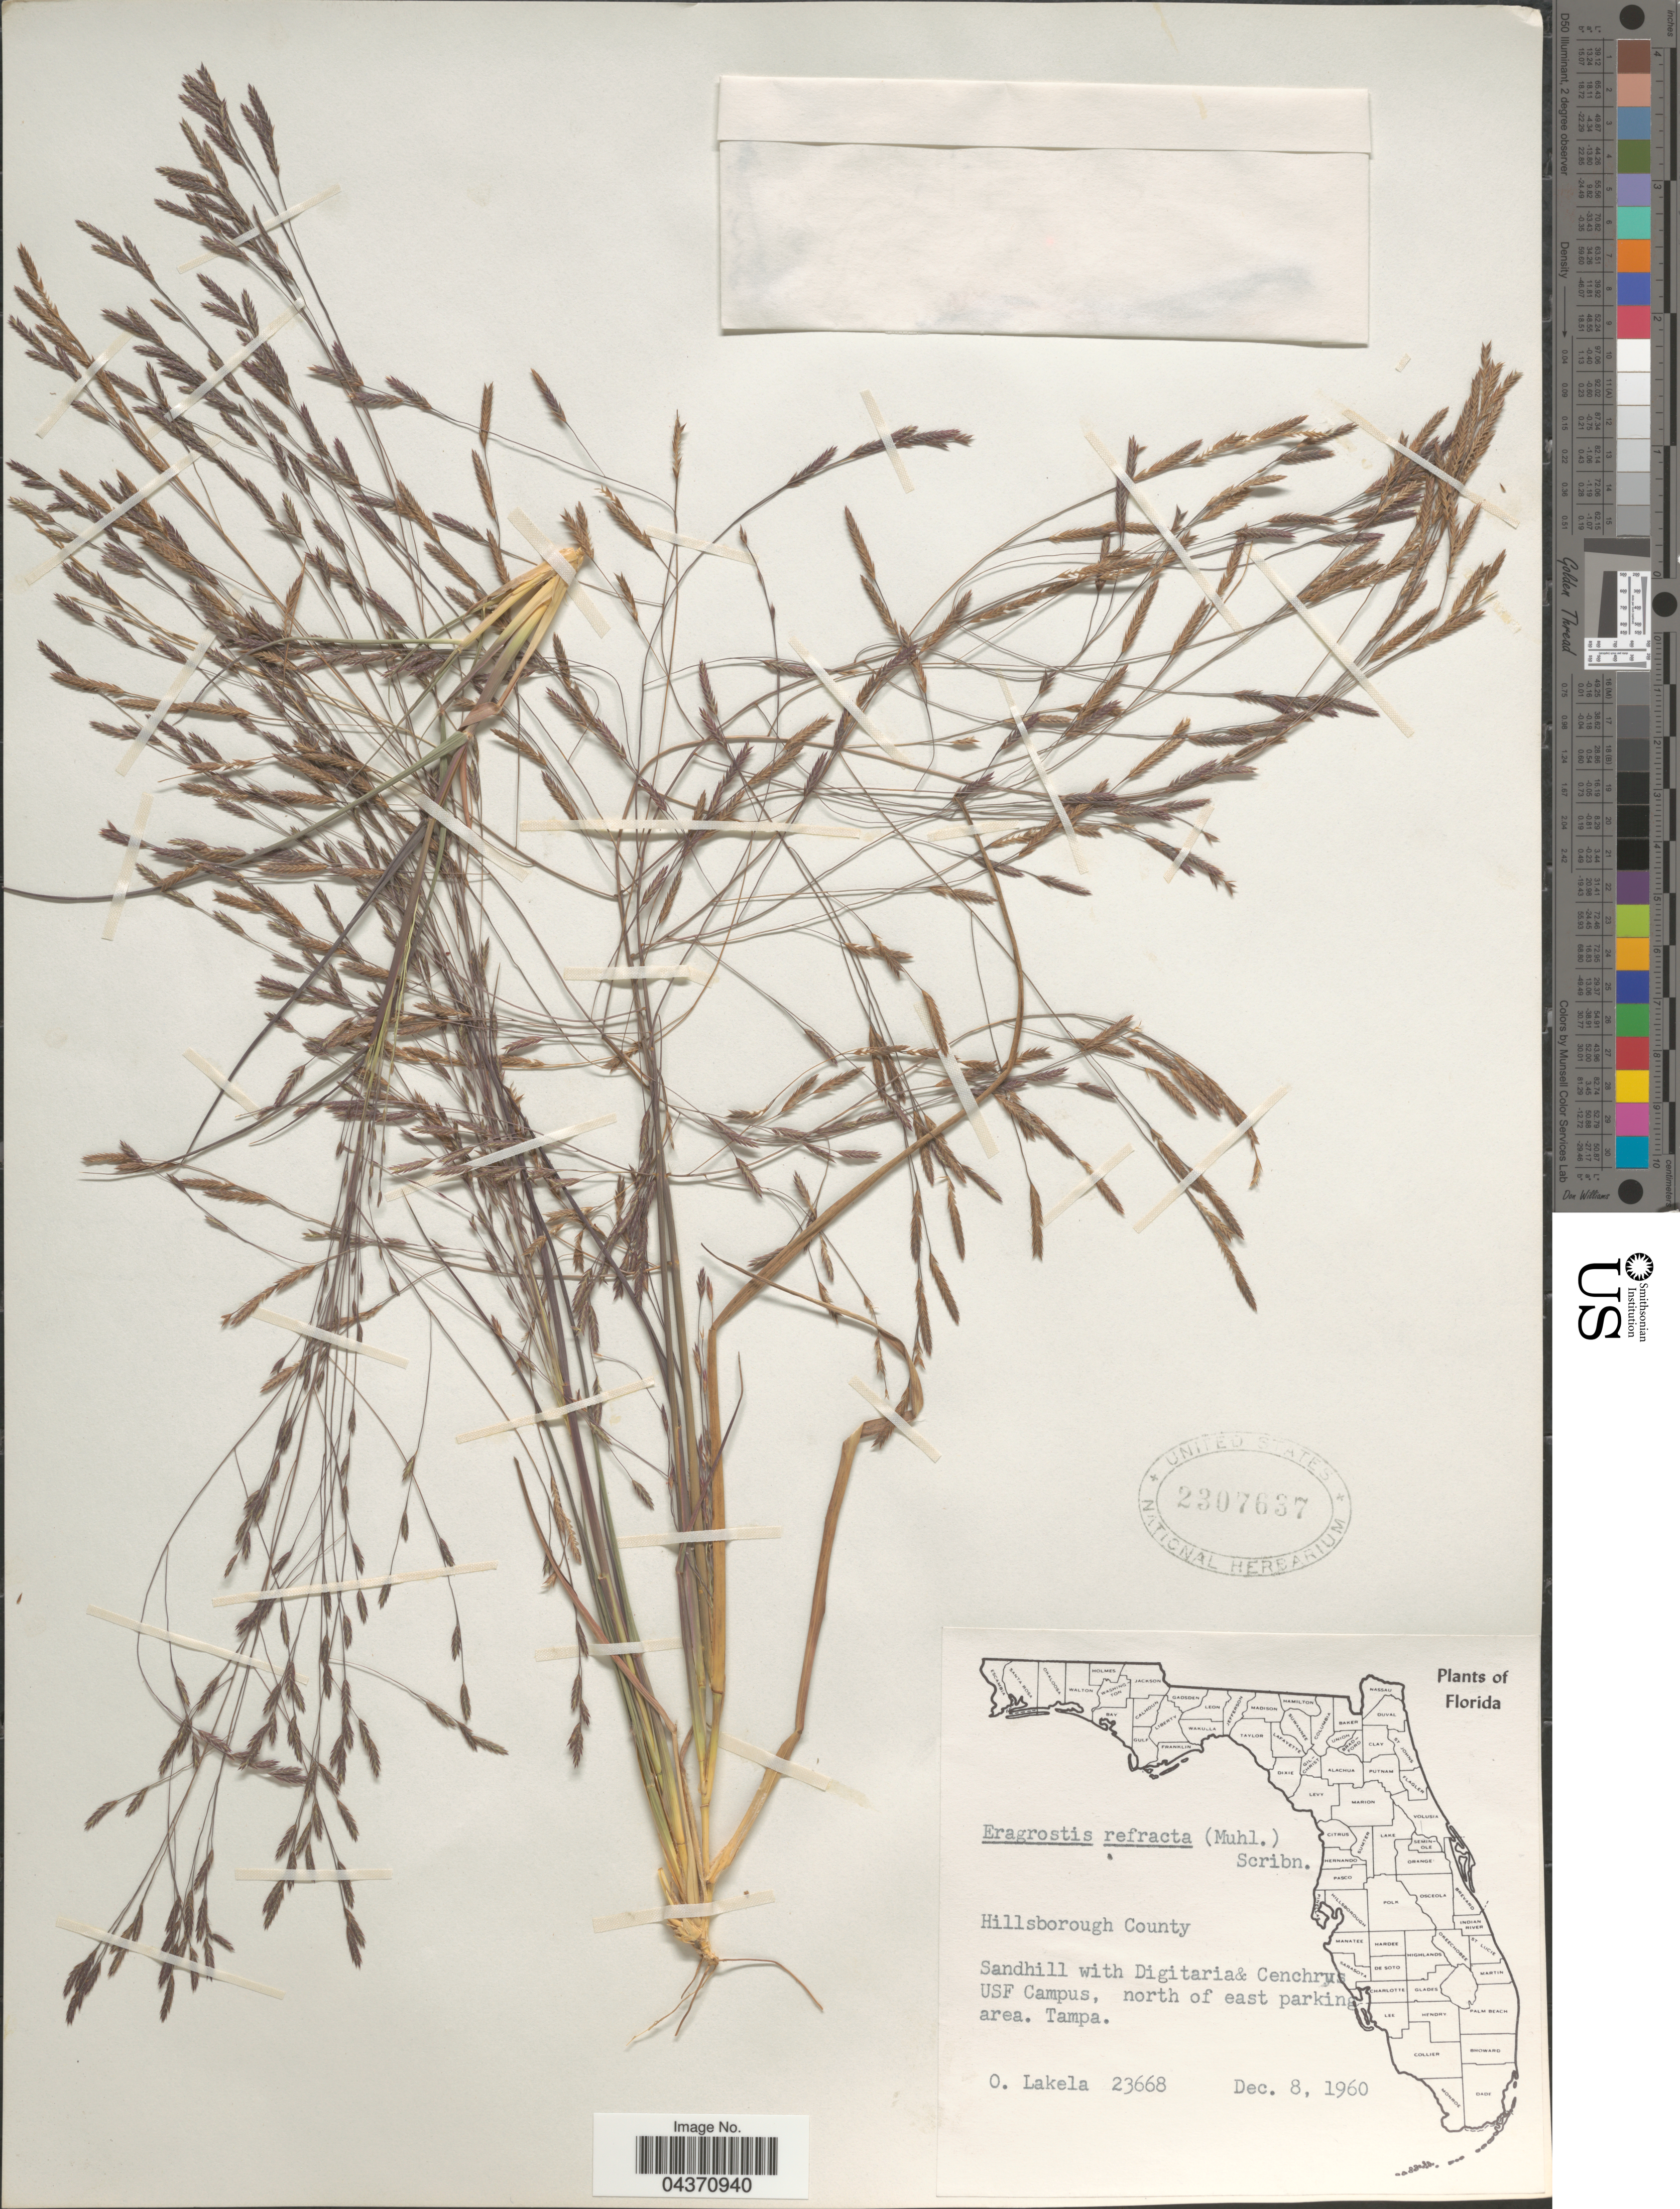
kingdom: Plantae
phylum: Tracheophyta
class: Liliopsida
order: Poales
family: Poaceae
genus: Eragrostis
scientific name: Eragrostis refracta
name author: (Muhl.) Scribn.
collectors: O. Lakela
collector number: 23668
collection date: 1960-12-08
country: United States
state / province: Florida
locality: Hillsborough County. Sandhill with Digitaria& Cenchrus USF Campus, north of east parking area. Tampa.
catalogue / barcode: US 2307637